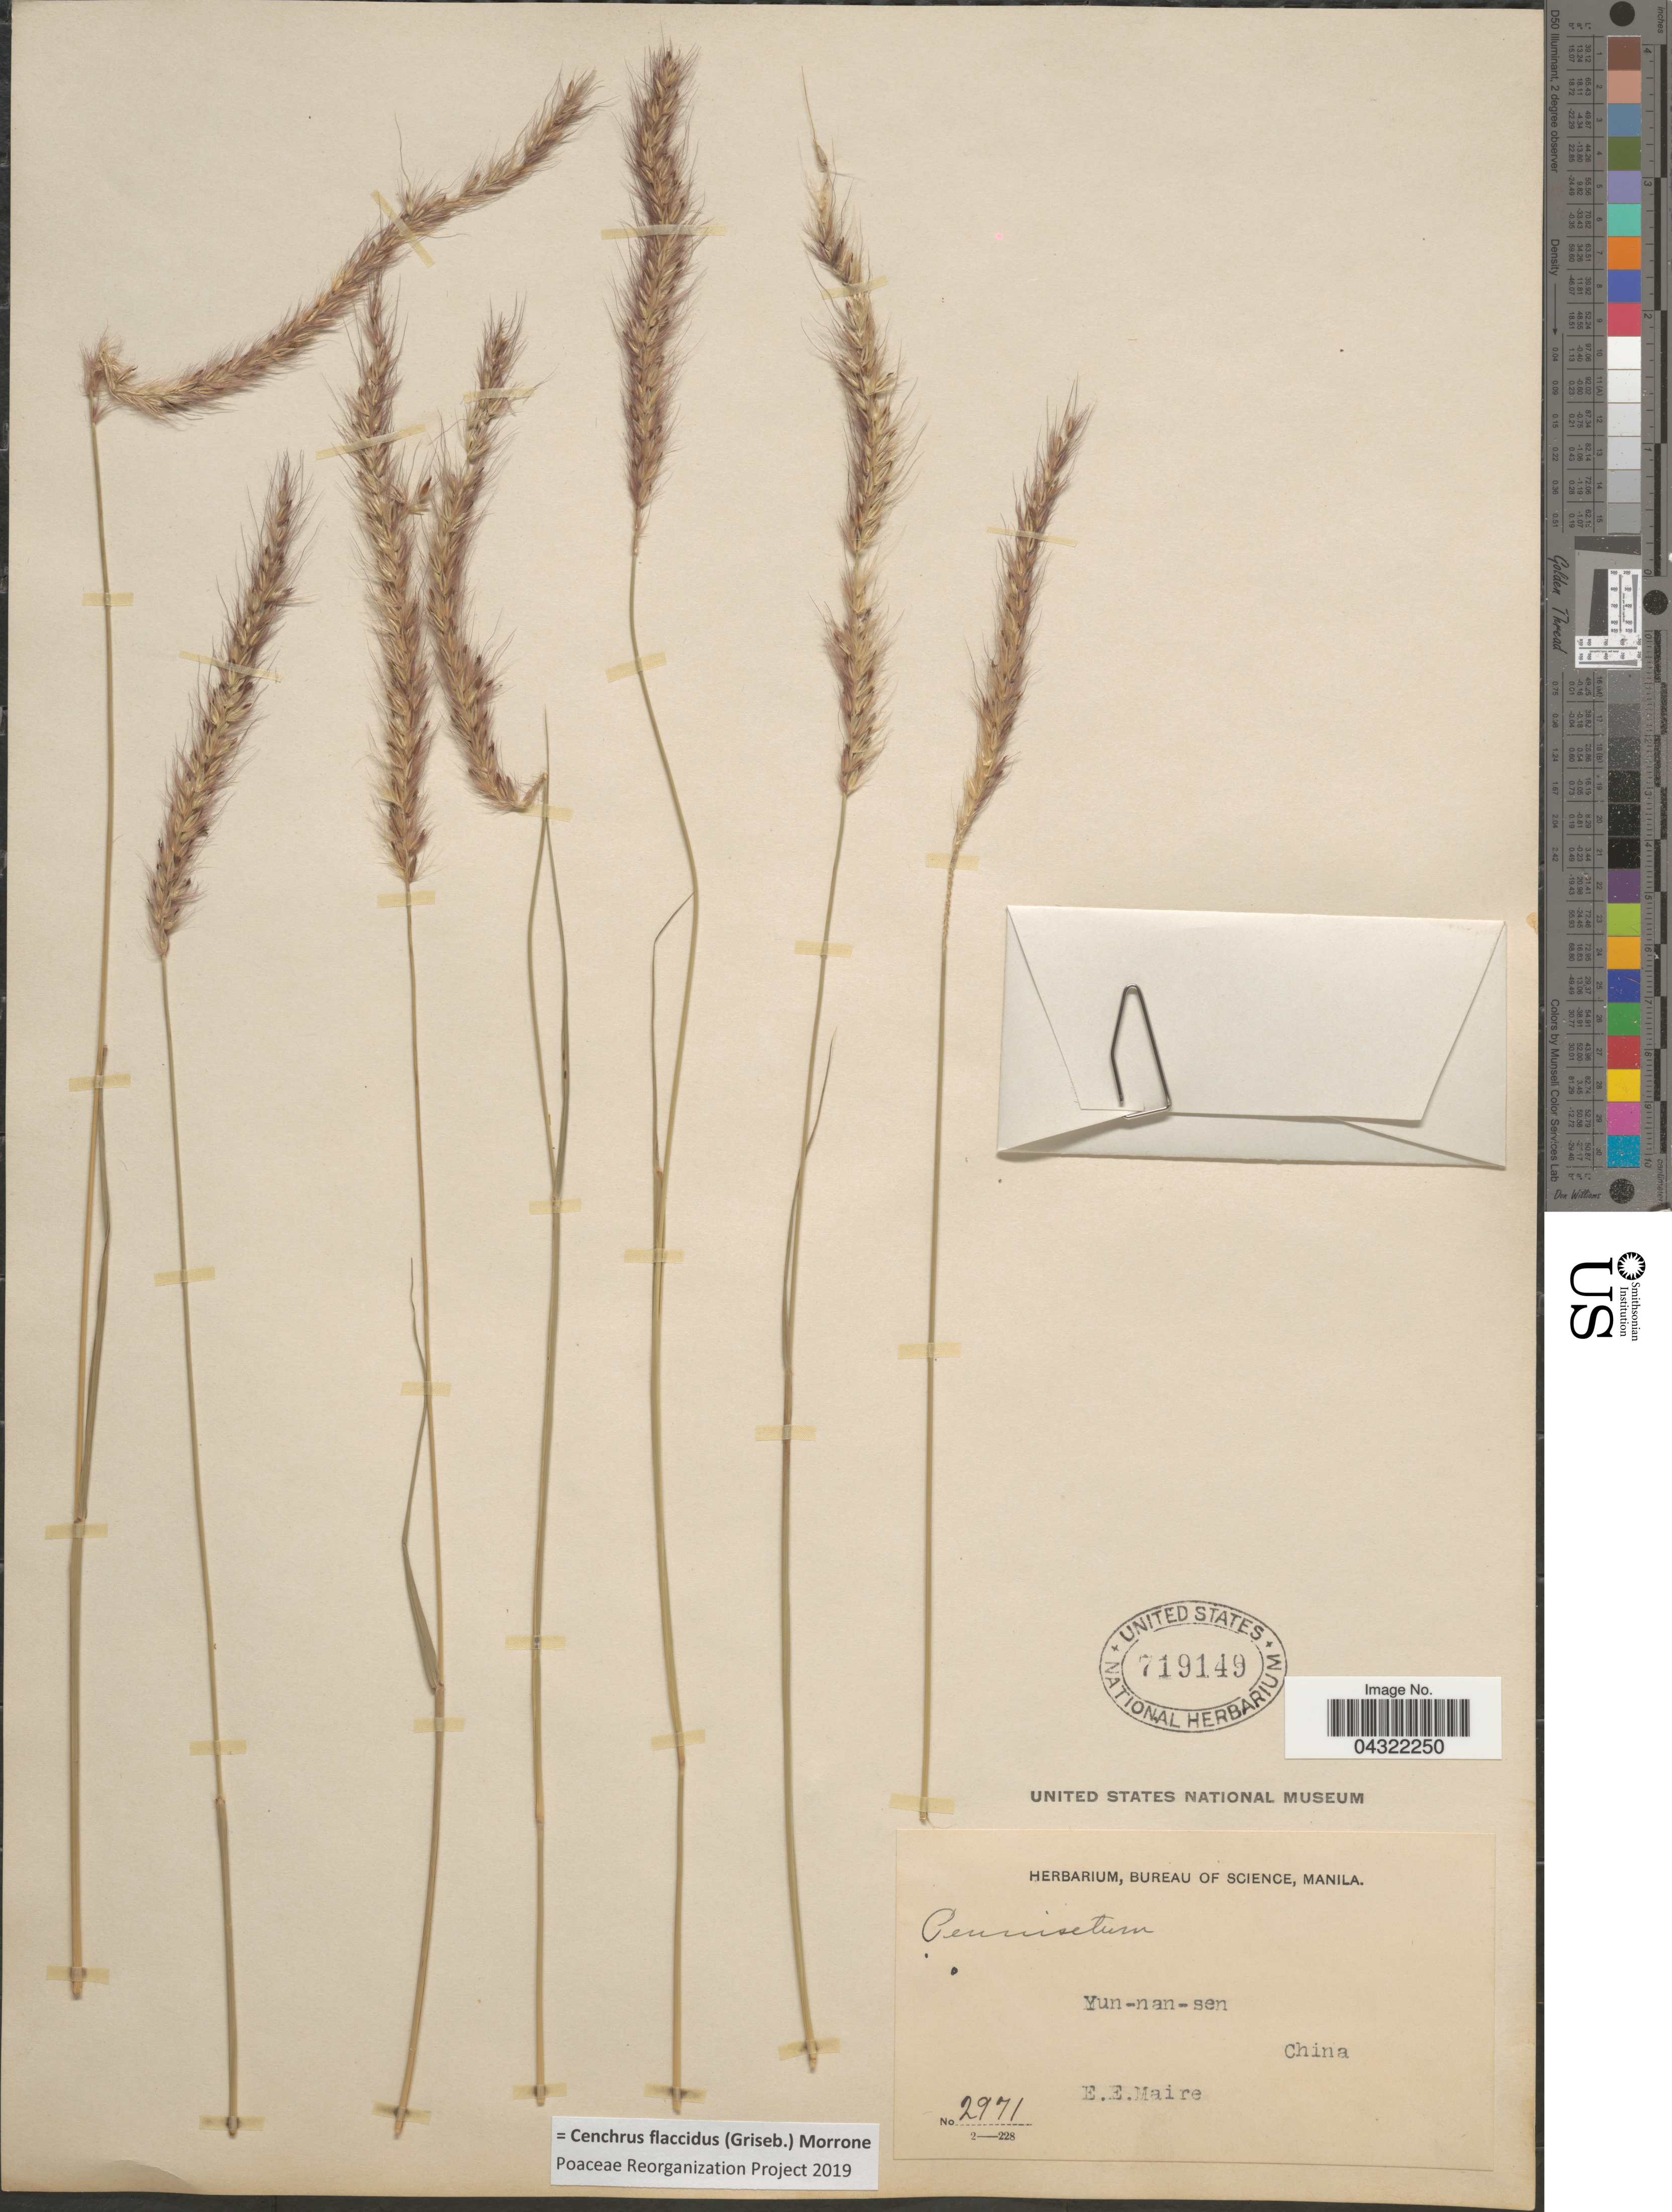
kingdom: Plantae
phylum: Tracheophyta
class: Liliopsida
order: Poales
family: Poaceae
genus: Cenchrus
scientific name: Cenchrus flaccidus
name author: (Griseb.) Morrone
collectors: E. E. Maire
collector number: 2971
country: China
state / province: Yunnan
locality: Yun-nan-sen.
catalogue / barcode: US 719149